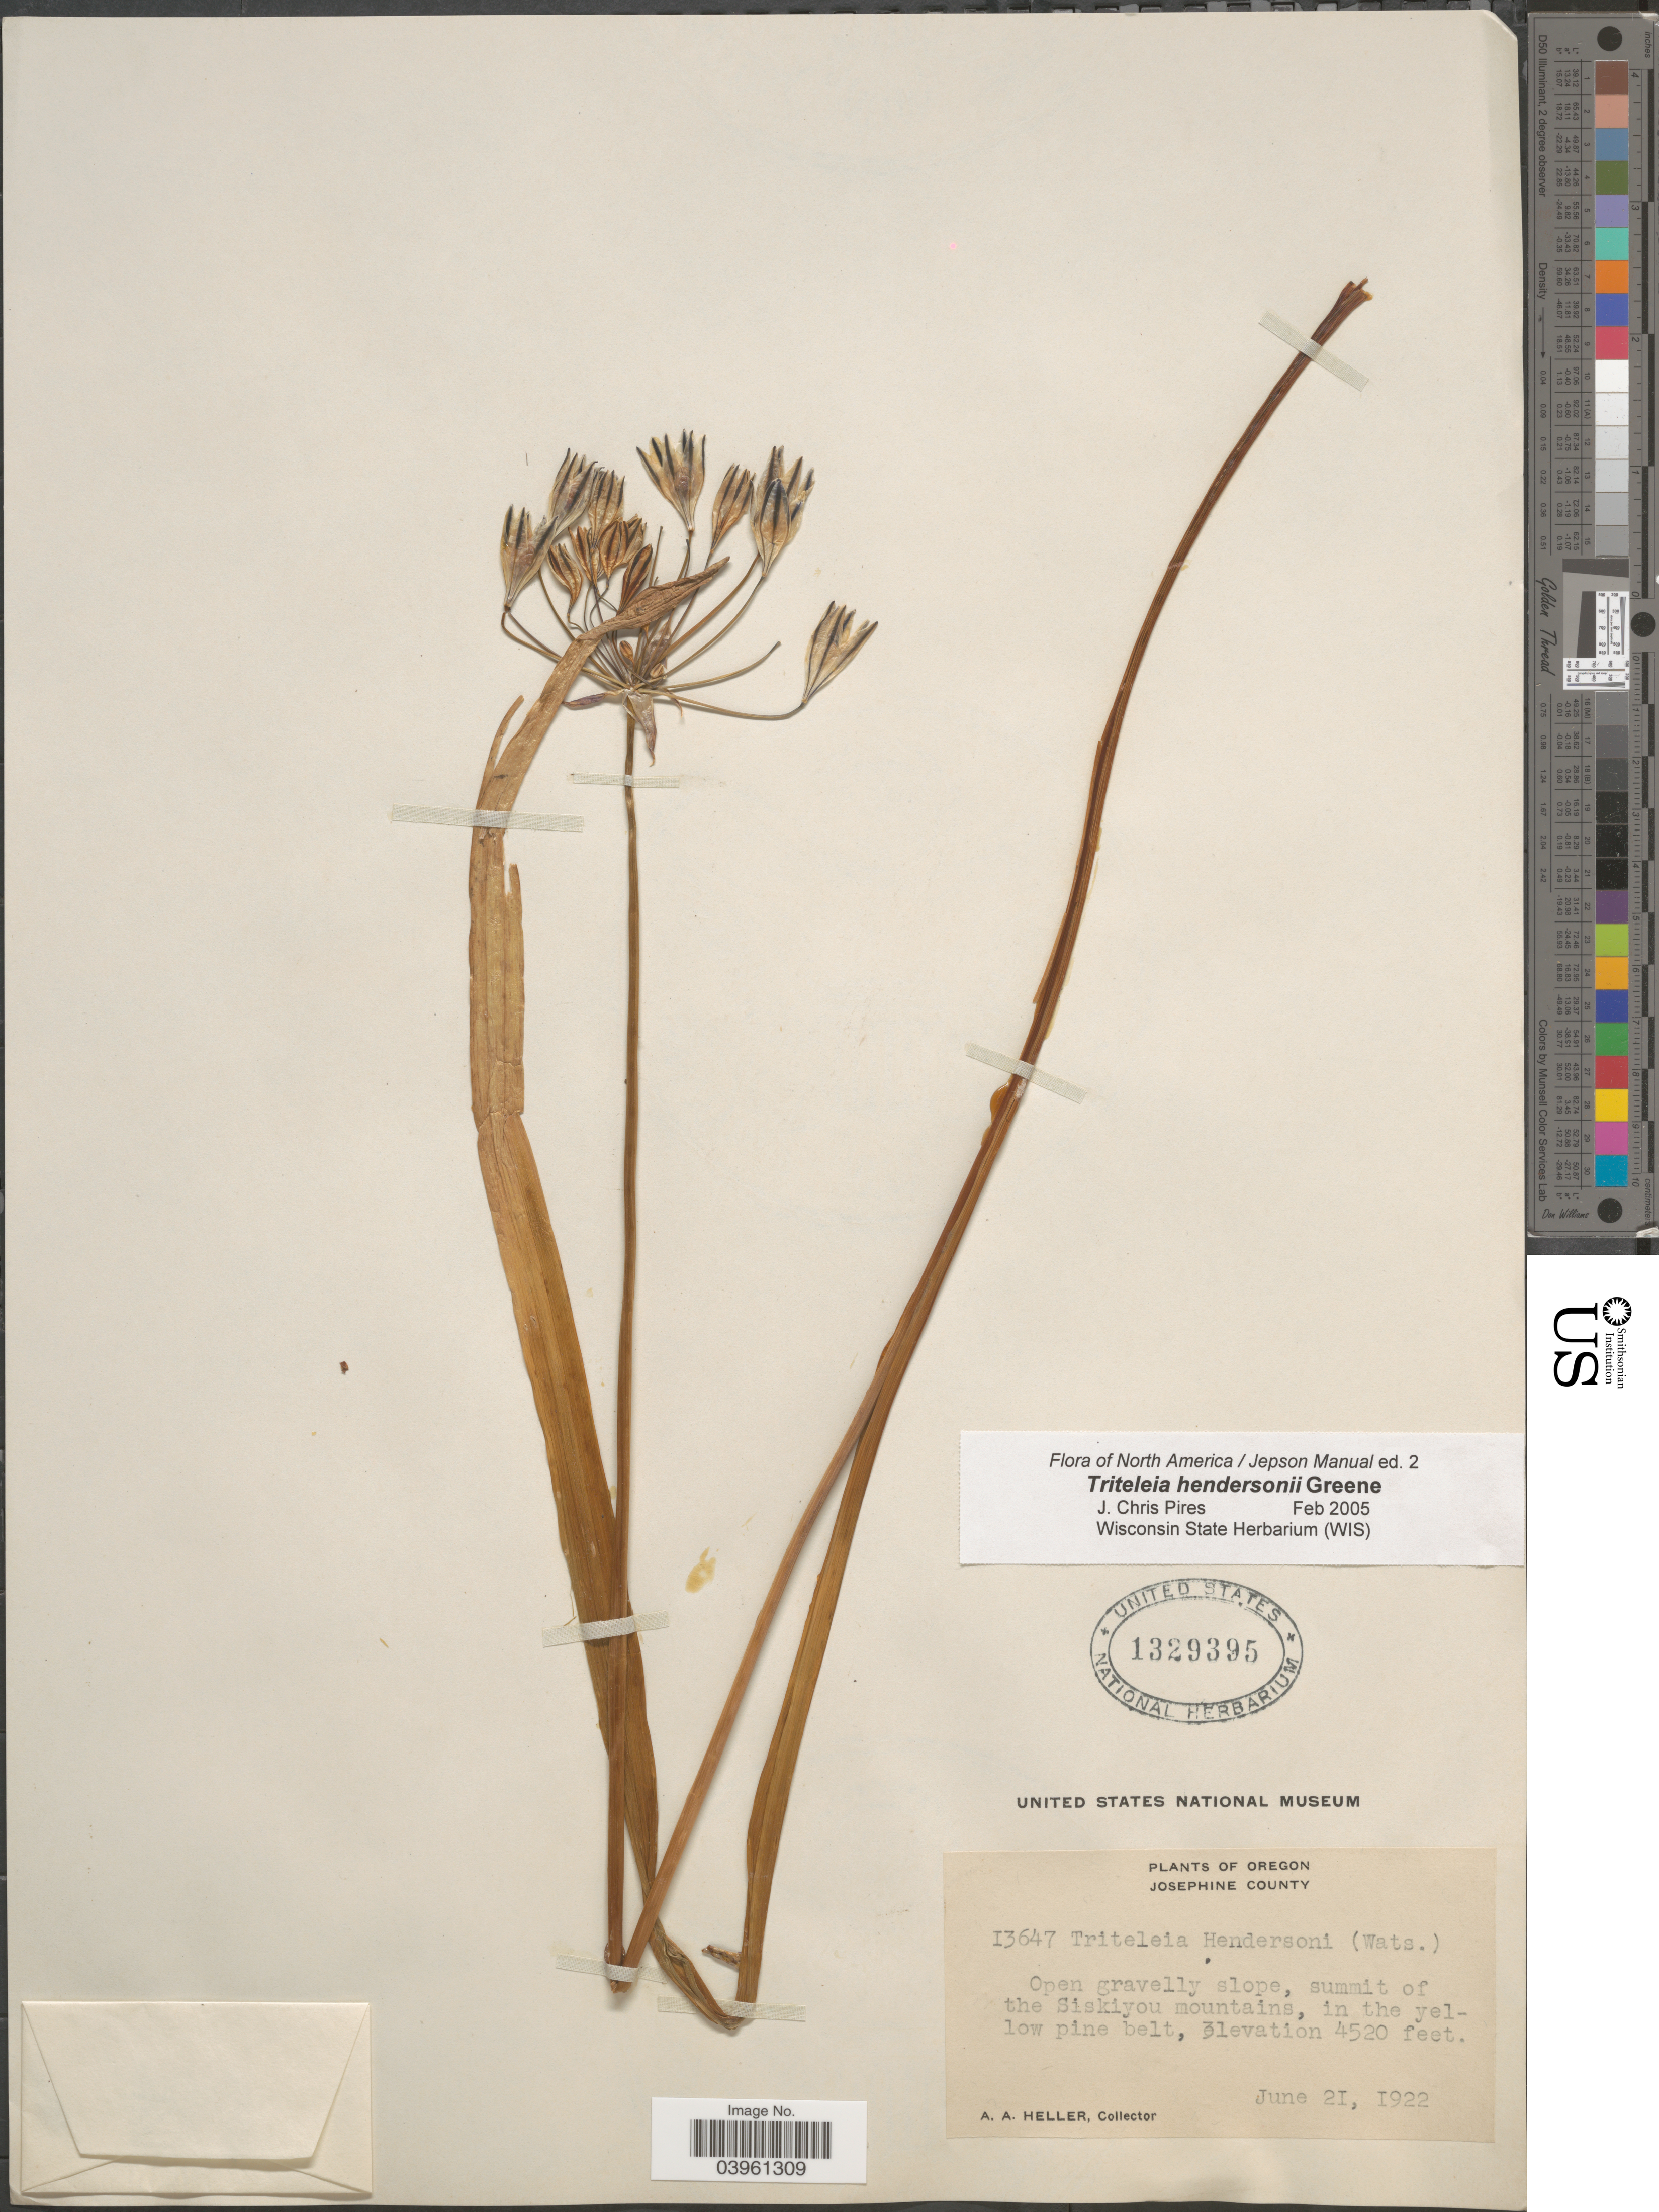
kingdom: Plantae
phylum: Tracheophyta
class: Liliopsida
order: Asparagales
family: Asparagaceae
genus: Triteleia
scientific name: Triteleia hendersonii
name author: Greene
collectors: A. A. Heller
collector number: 13647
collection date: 1922-06-21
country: United States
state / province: Oregon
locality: Josephine County. Summit of the Siskiyou mountains.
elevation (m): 1378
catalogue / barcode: US 1329395